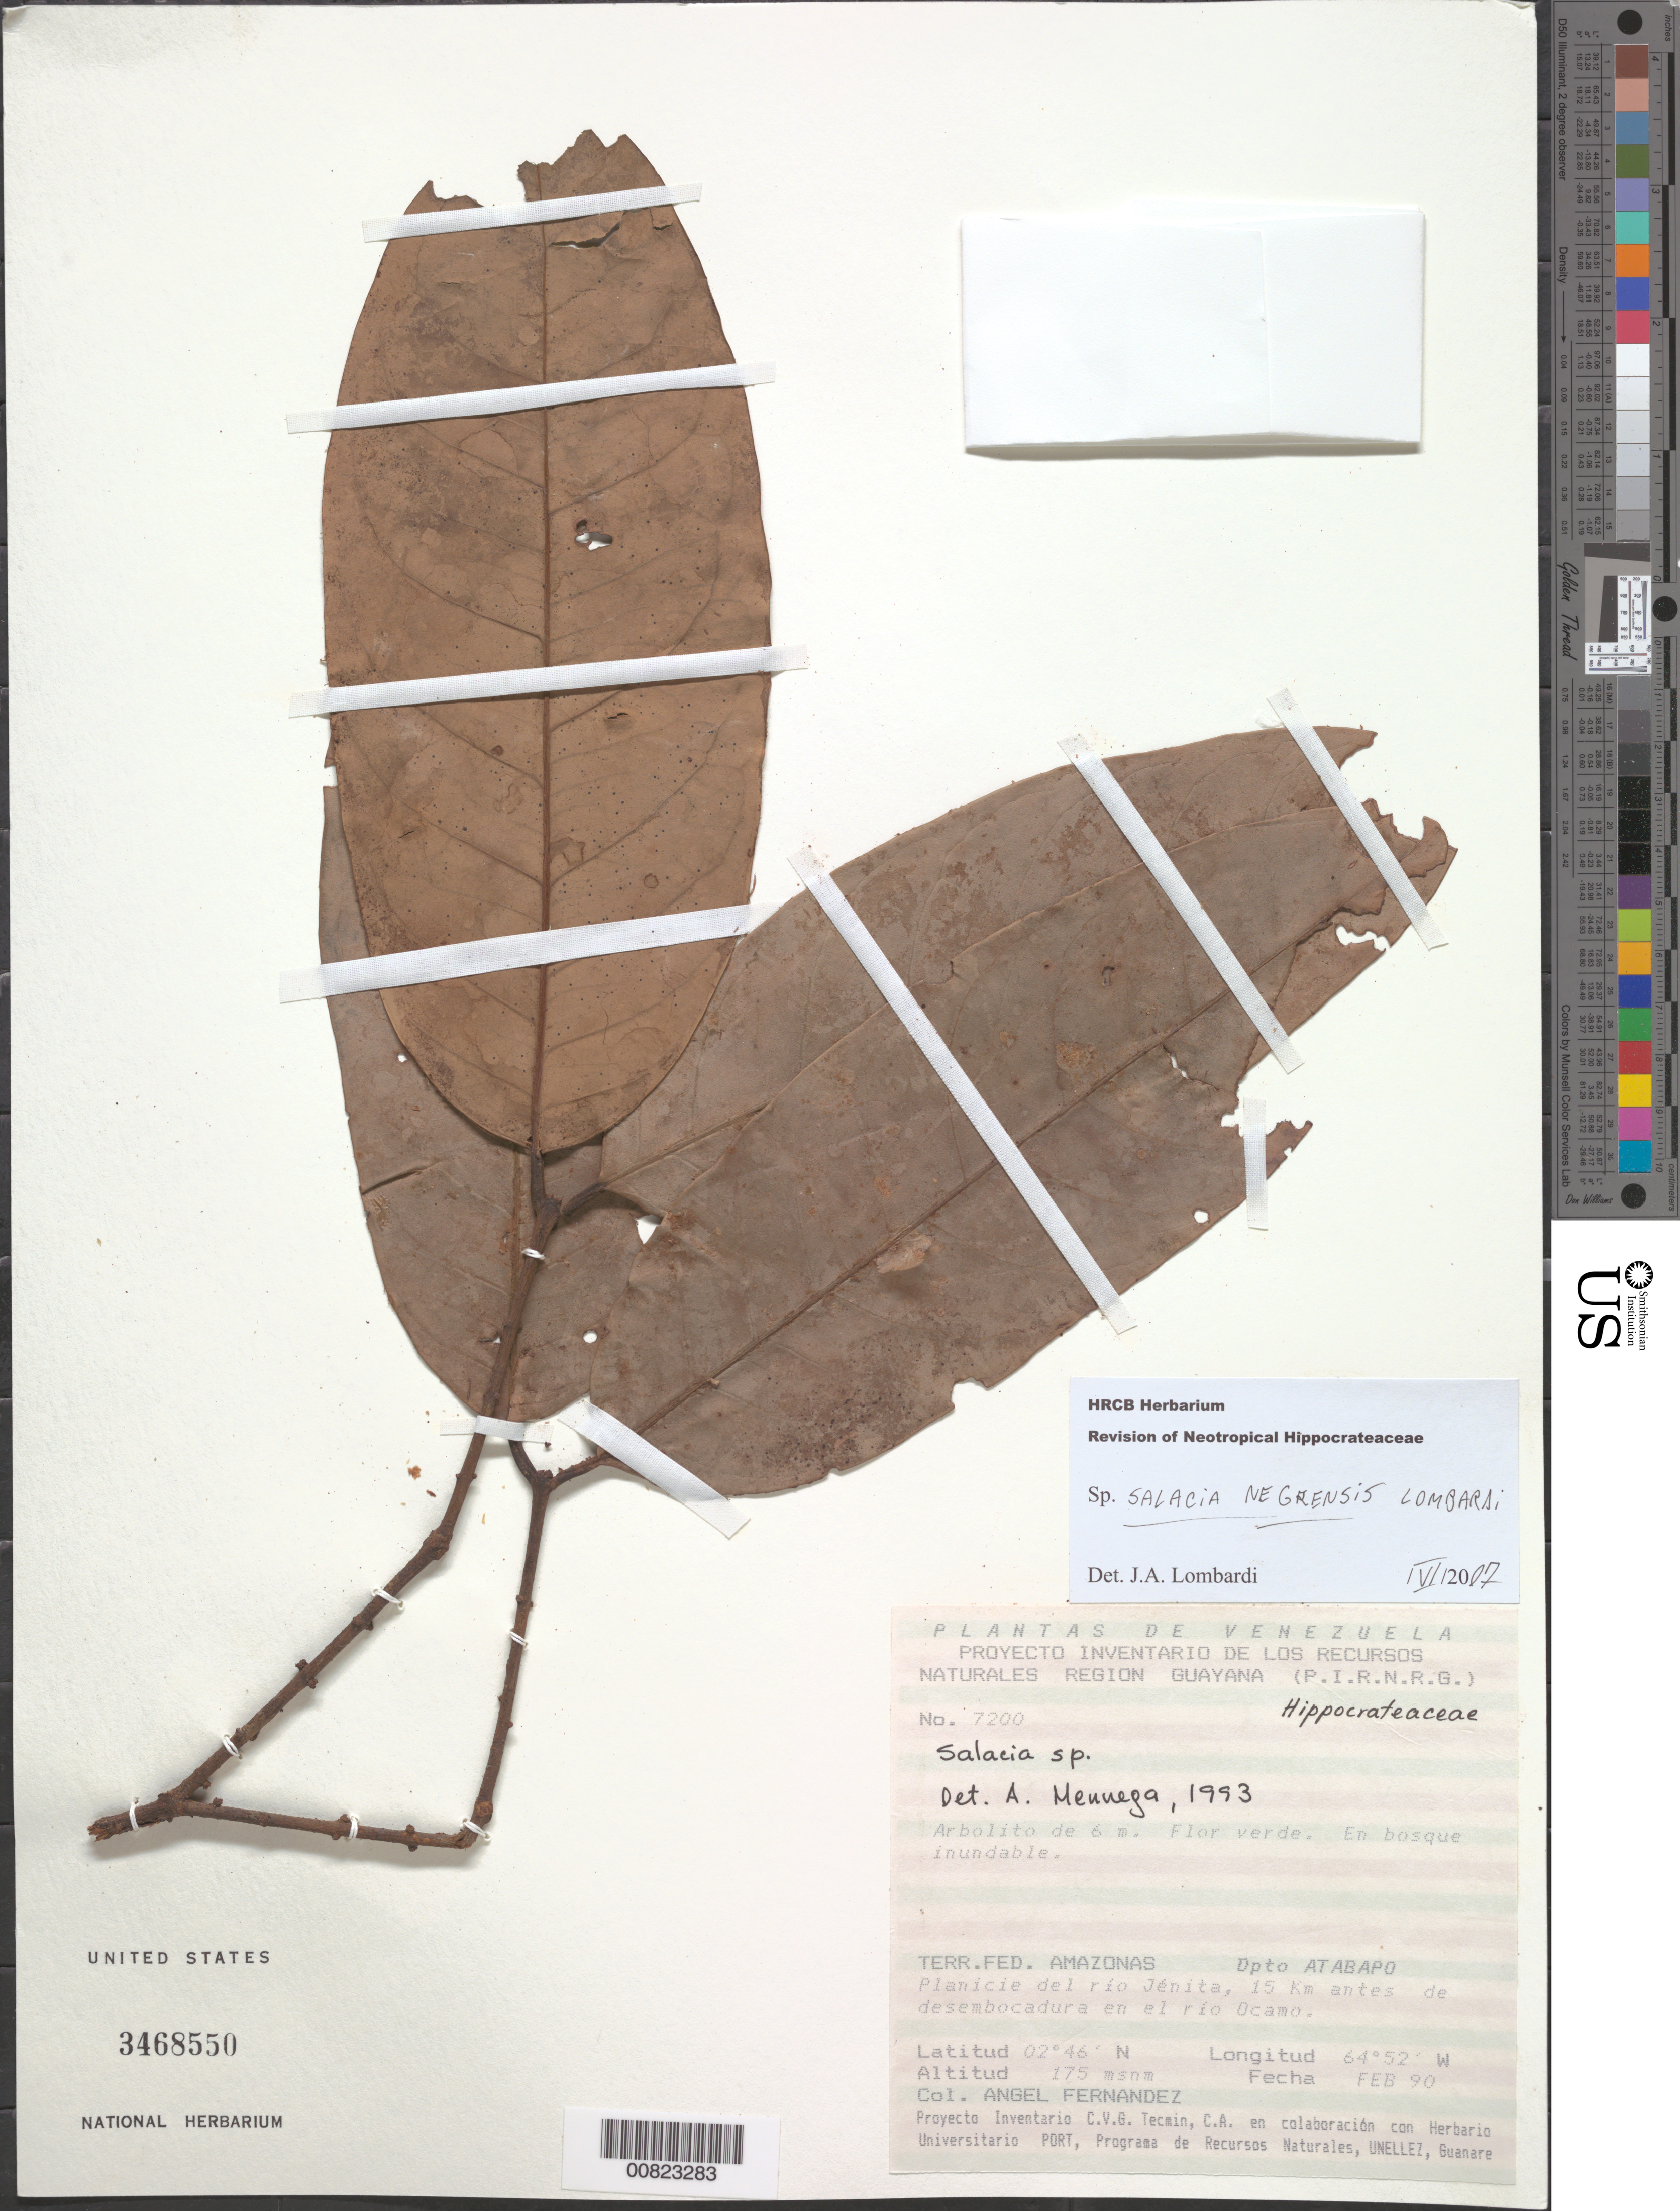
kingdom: Plantae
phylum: Tracheophyta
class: Magnoliopsida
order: Celastrales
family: Celastraceae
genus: Salacia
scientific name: Salacia negrensis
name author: Lombardi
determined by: Lombardi, Julio A.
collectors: A. Fernández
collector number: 7200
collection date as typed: Feb-90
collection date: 1990-02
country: Venezuela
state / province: Amazonas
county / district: Atabapo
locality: Río Jénita, 15 km antes de desembocadura en el Río Ocamo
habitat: Forest, inundated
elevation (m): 175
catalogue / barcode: US 3468550